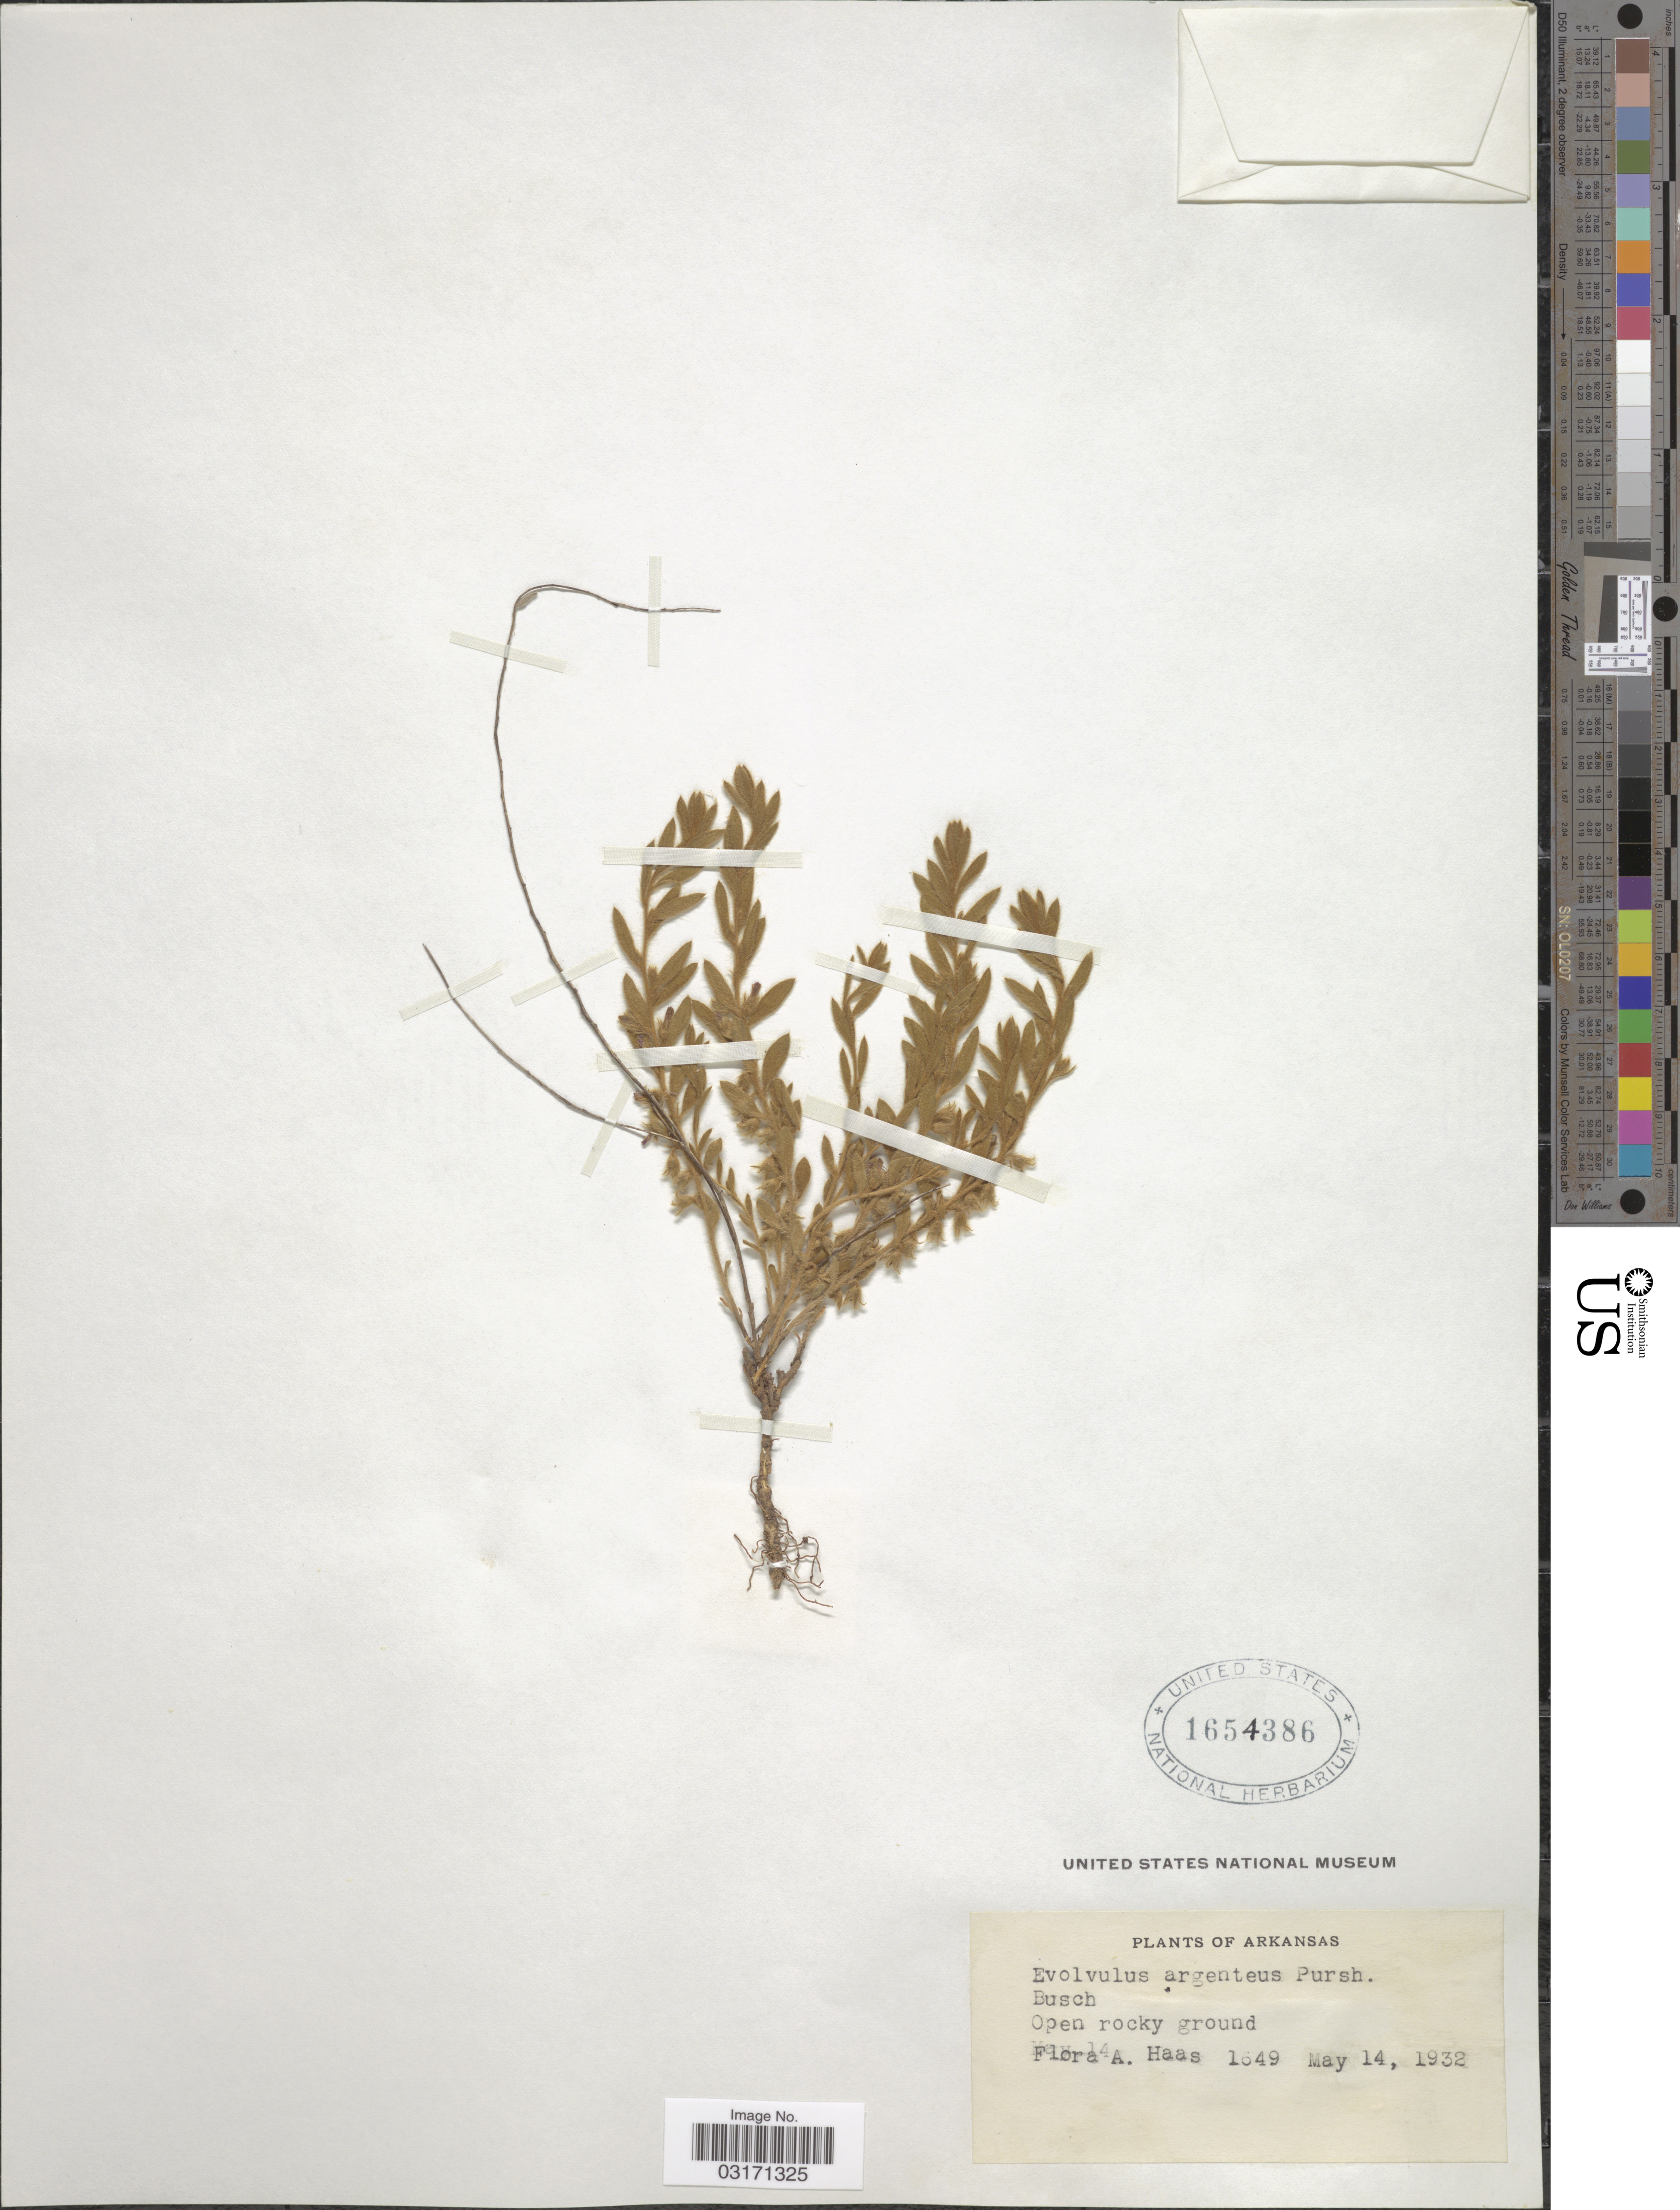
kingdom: Plantae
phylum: Tracheophyta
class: Magnoliopsida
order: Solanales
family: Convolvulaceae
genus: Evolvulus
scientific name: Evolvulus nuttallianus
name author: Roem. & Schult.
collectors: F. A. Haas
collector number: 1649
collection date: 1932-05-14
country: United States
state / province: Arkansas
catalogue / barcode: US 1654386